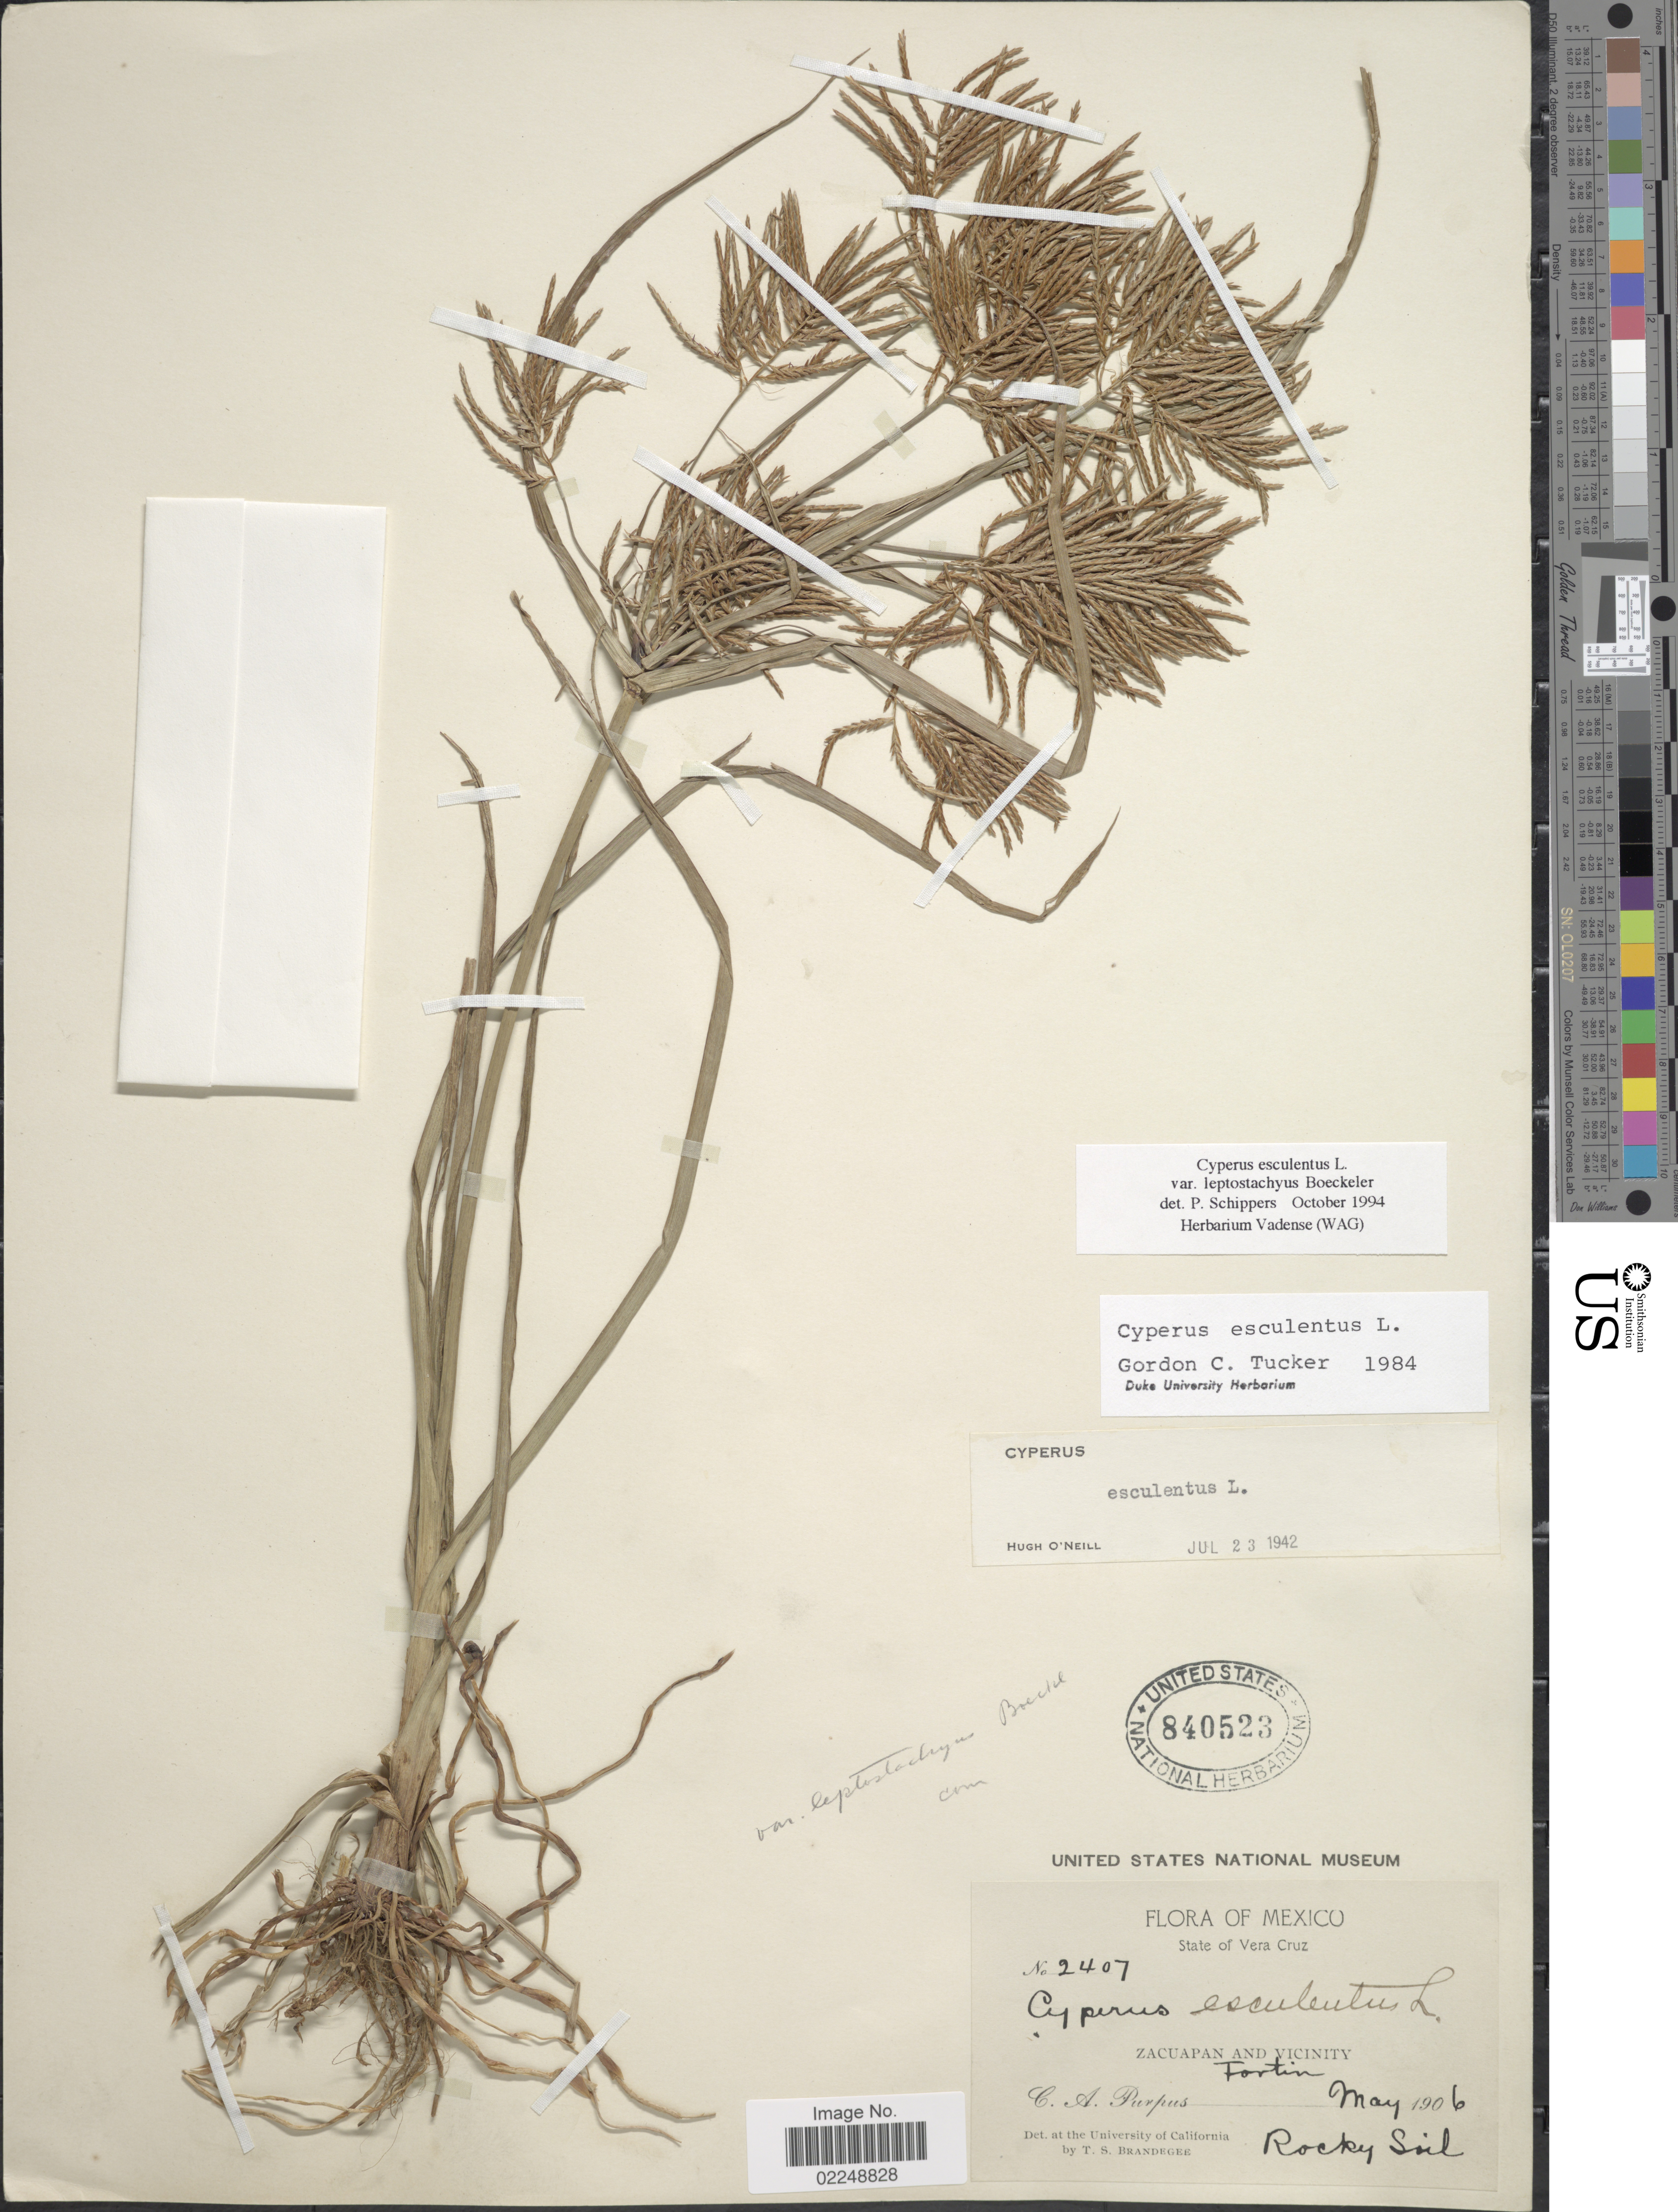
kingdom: Plantae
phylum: Tracheophyta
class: Liliopsida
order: Poales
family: Cyperaceae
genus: Cyperus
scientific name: Cyperus esculentus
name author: L.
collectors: C. A. Purpus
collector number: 2407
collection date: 1906-05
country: Mexico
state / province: Veracruz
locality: Zacuapan and Vicinity, Fortin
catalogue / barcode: US 840523